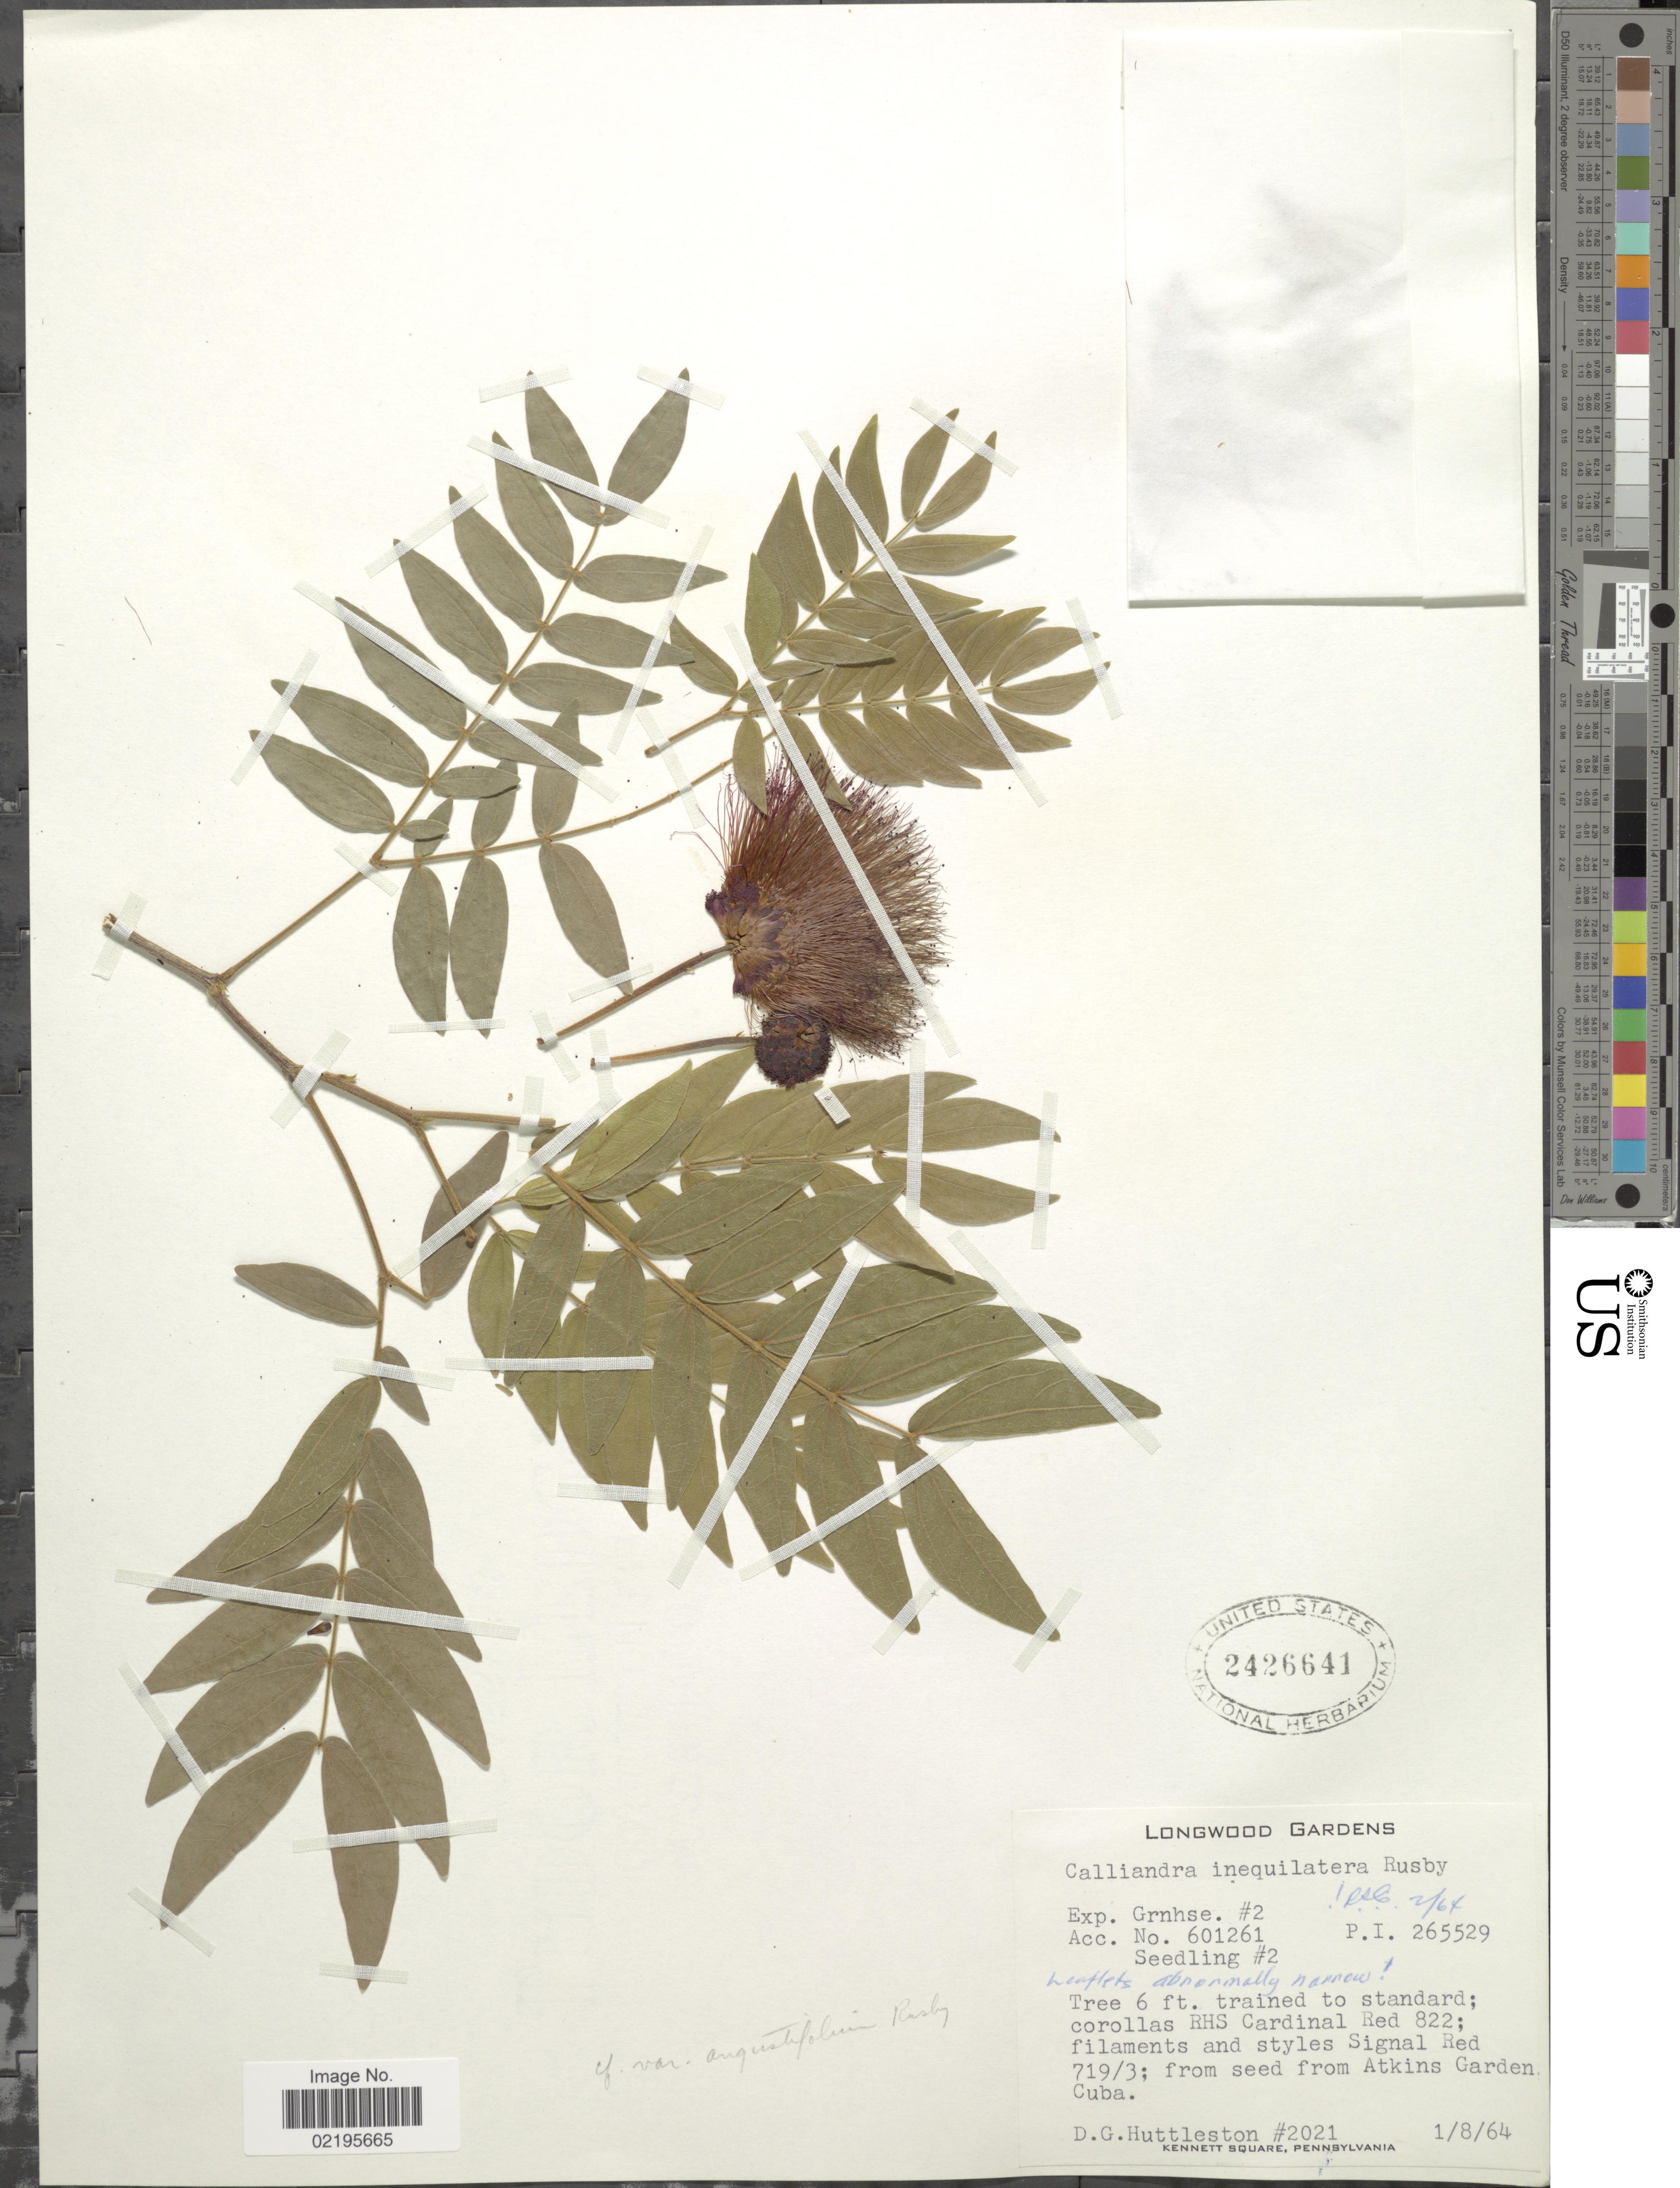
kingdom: Plantae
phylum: Tracheophyta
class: Magnoliopsida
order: Fabales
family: Fabaceae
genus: Calliandra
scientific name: Calliandra inaequilatera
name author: Rusby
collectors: D. G. Huttleston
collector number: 2021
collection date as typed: Transcribed d/m/y: 8/1/64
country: United States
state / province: Pennsylvania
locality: Longwood Gardens, Exp. Grnhse #2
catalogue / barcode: US 2426641